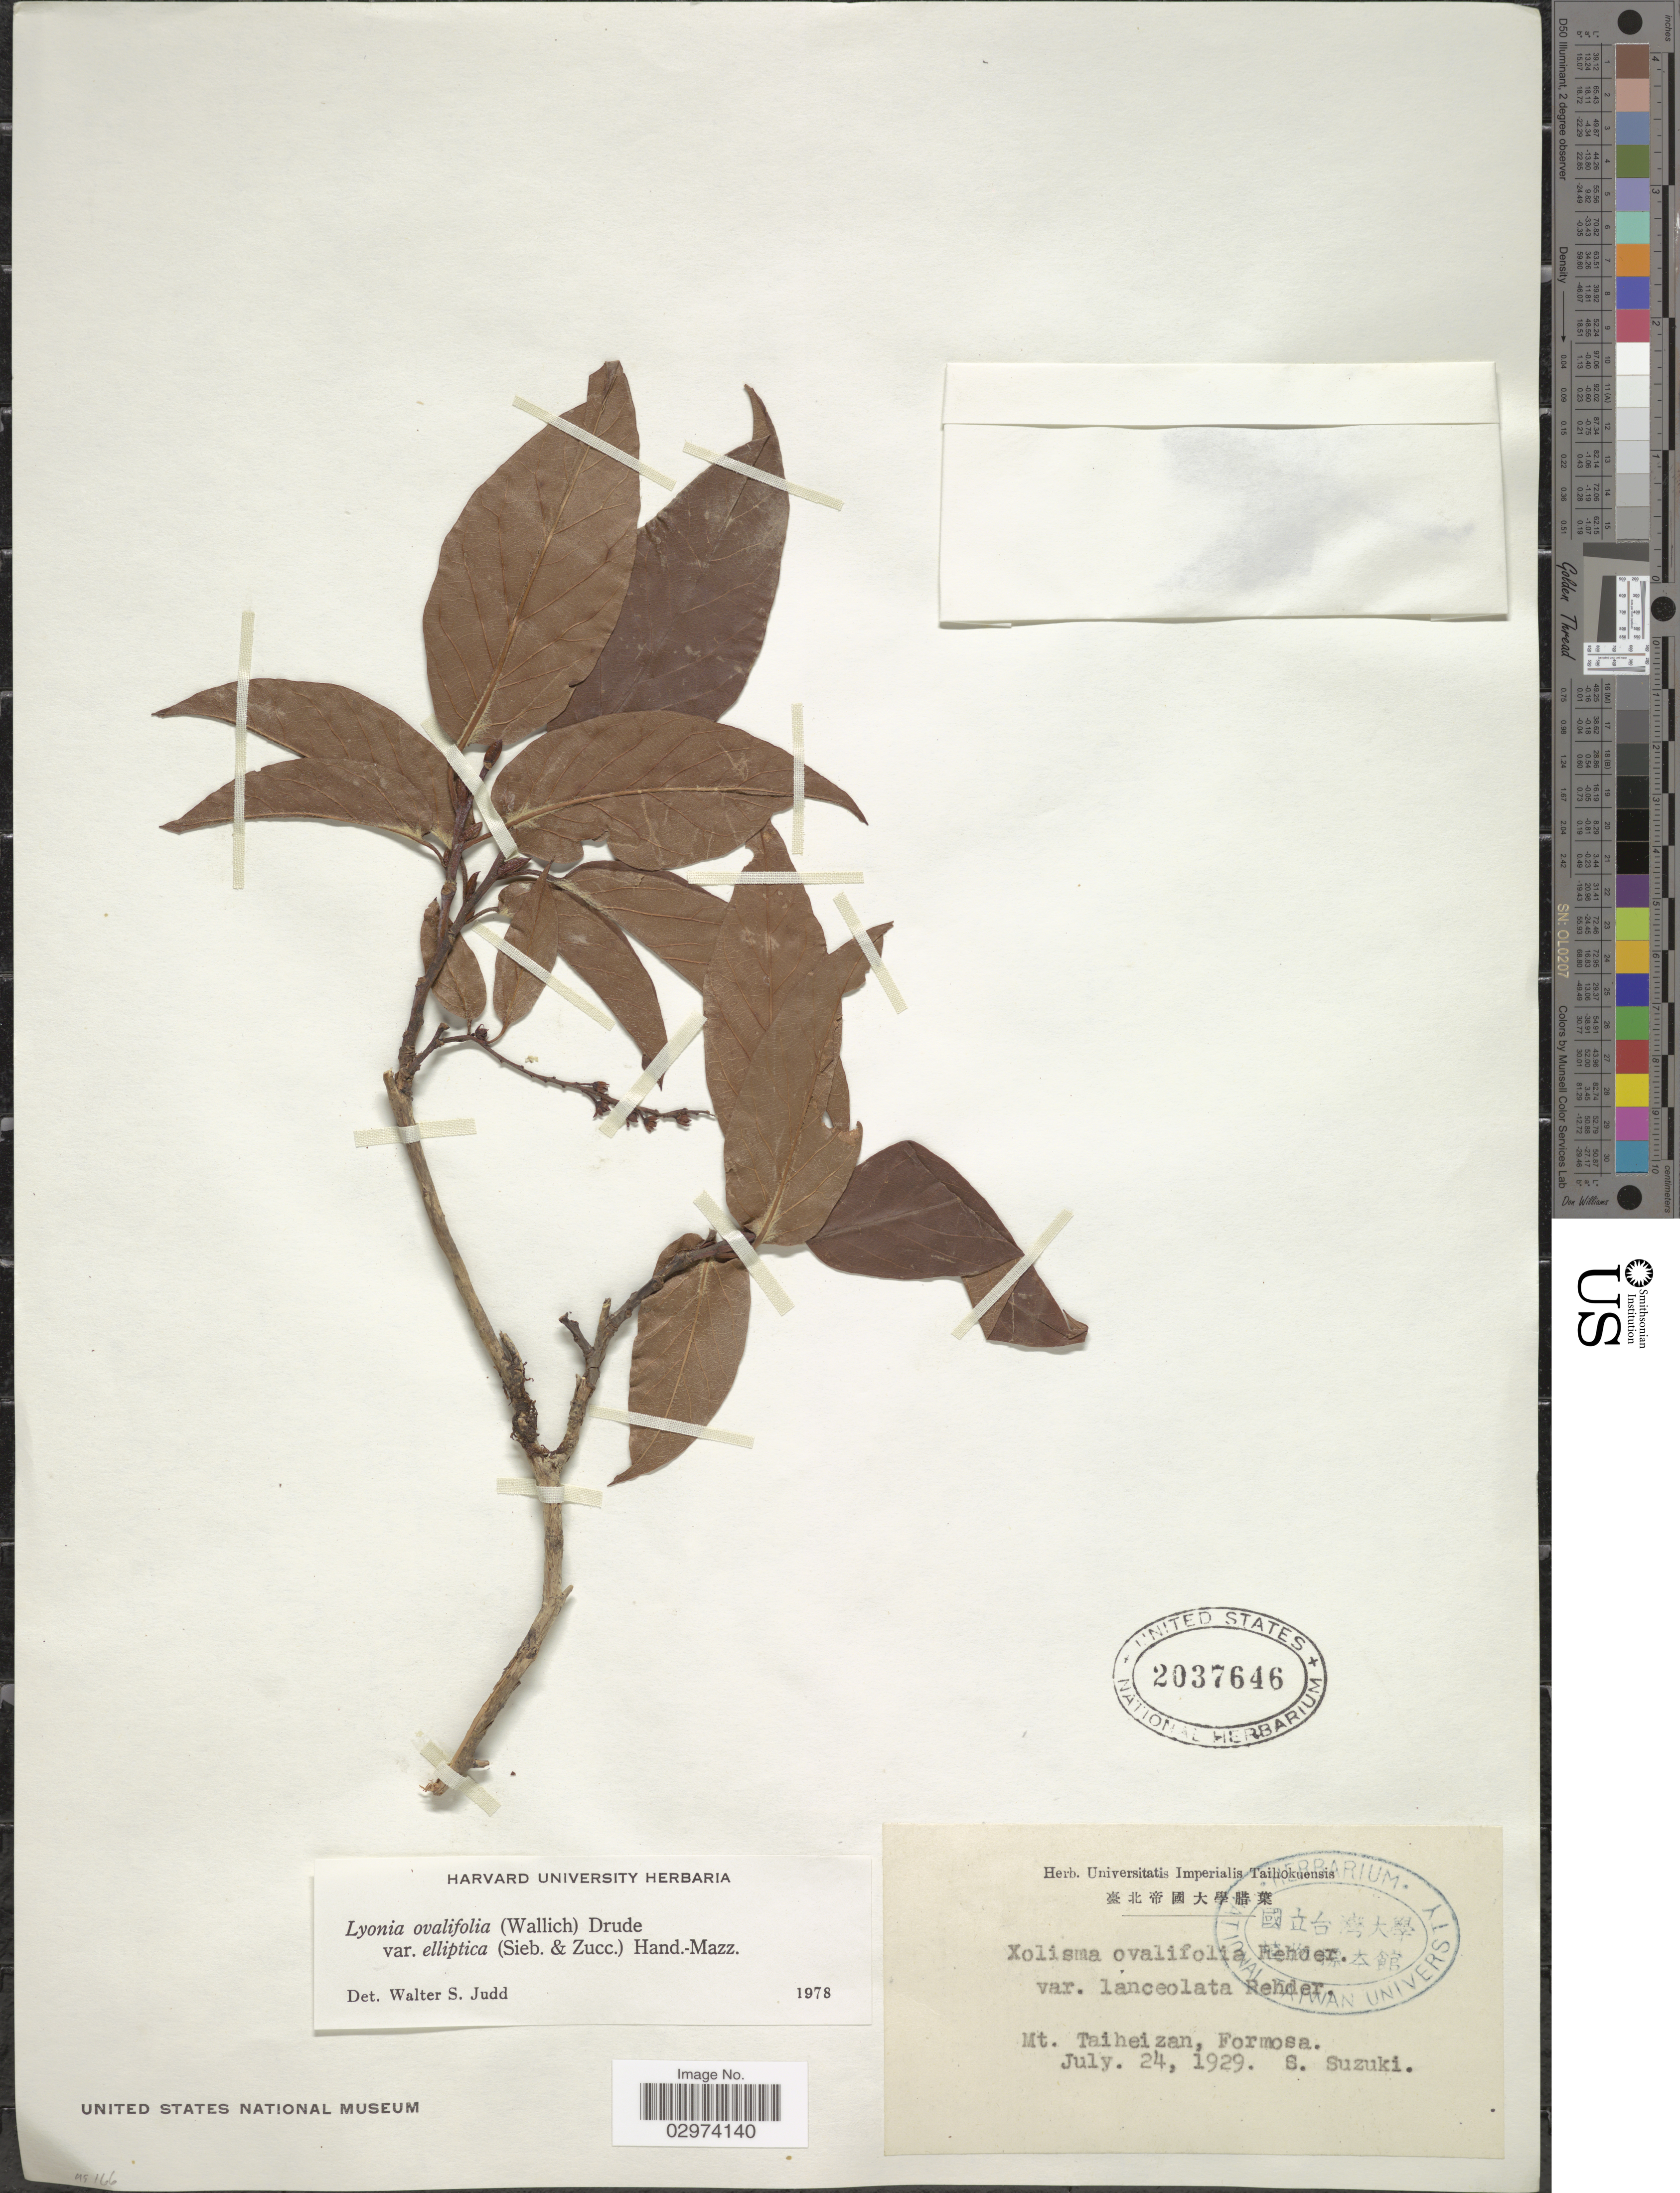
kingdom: Plantae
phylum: Tracheophyta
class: Magnoliopsida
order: Ericales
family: Ericaceae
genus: Lyonia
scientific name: Lyonia ovalifolia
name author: (Wall.) Drude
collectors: S. Suzuki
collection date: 1929-07-24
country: Taiwan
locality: Mt. Taiheizan, Formosa.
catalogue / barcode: US 2037646